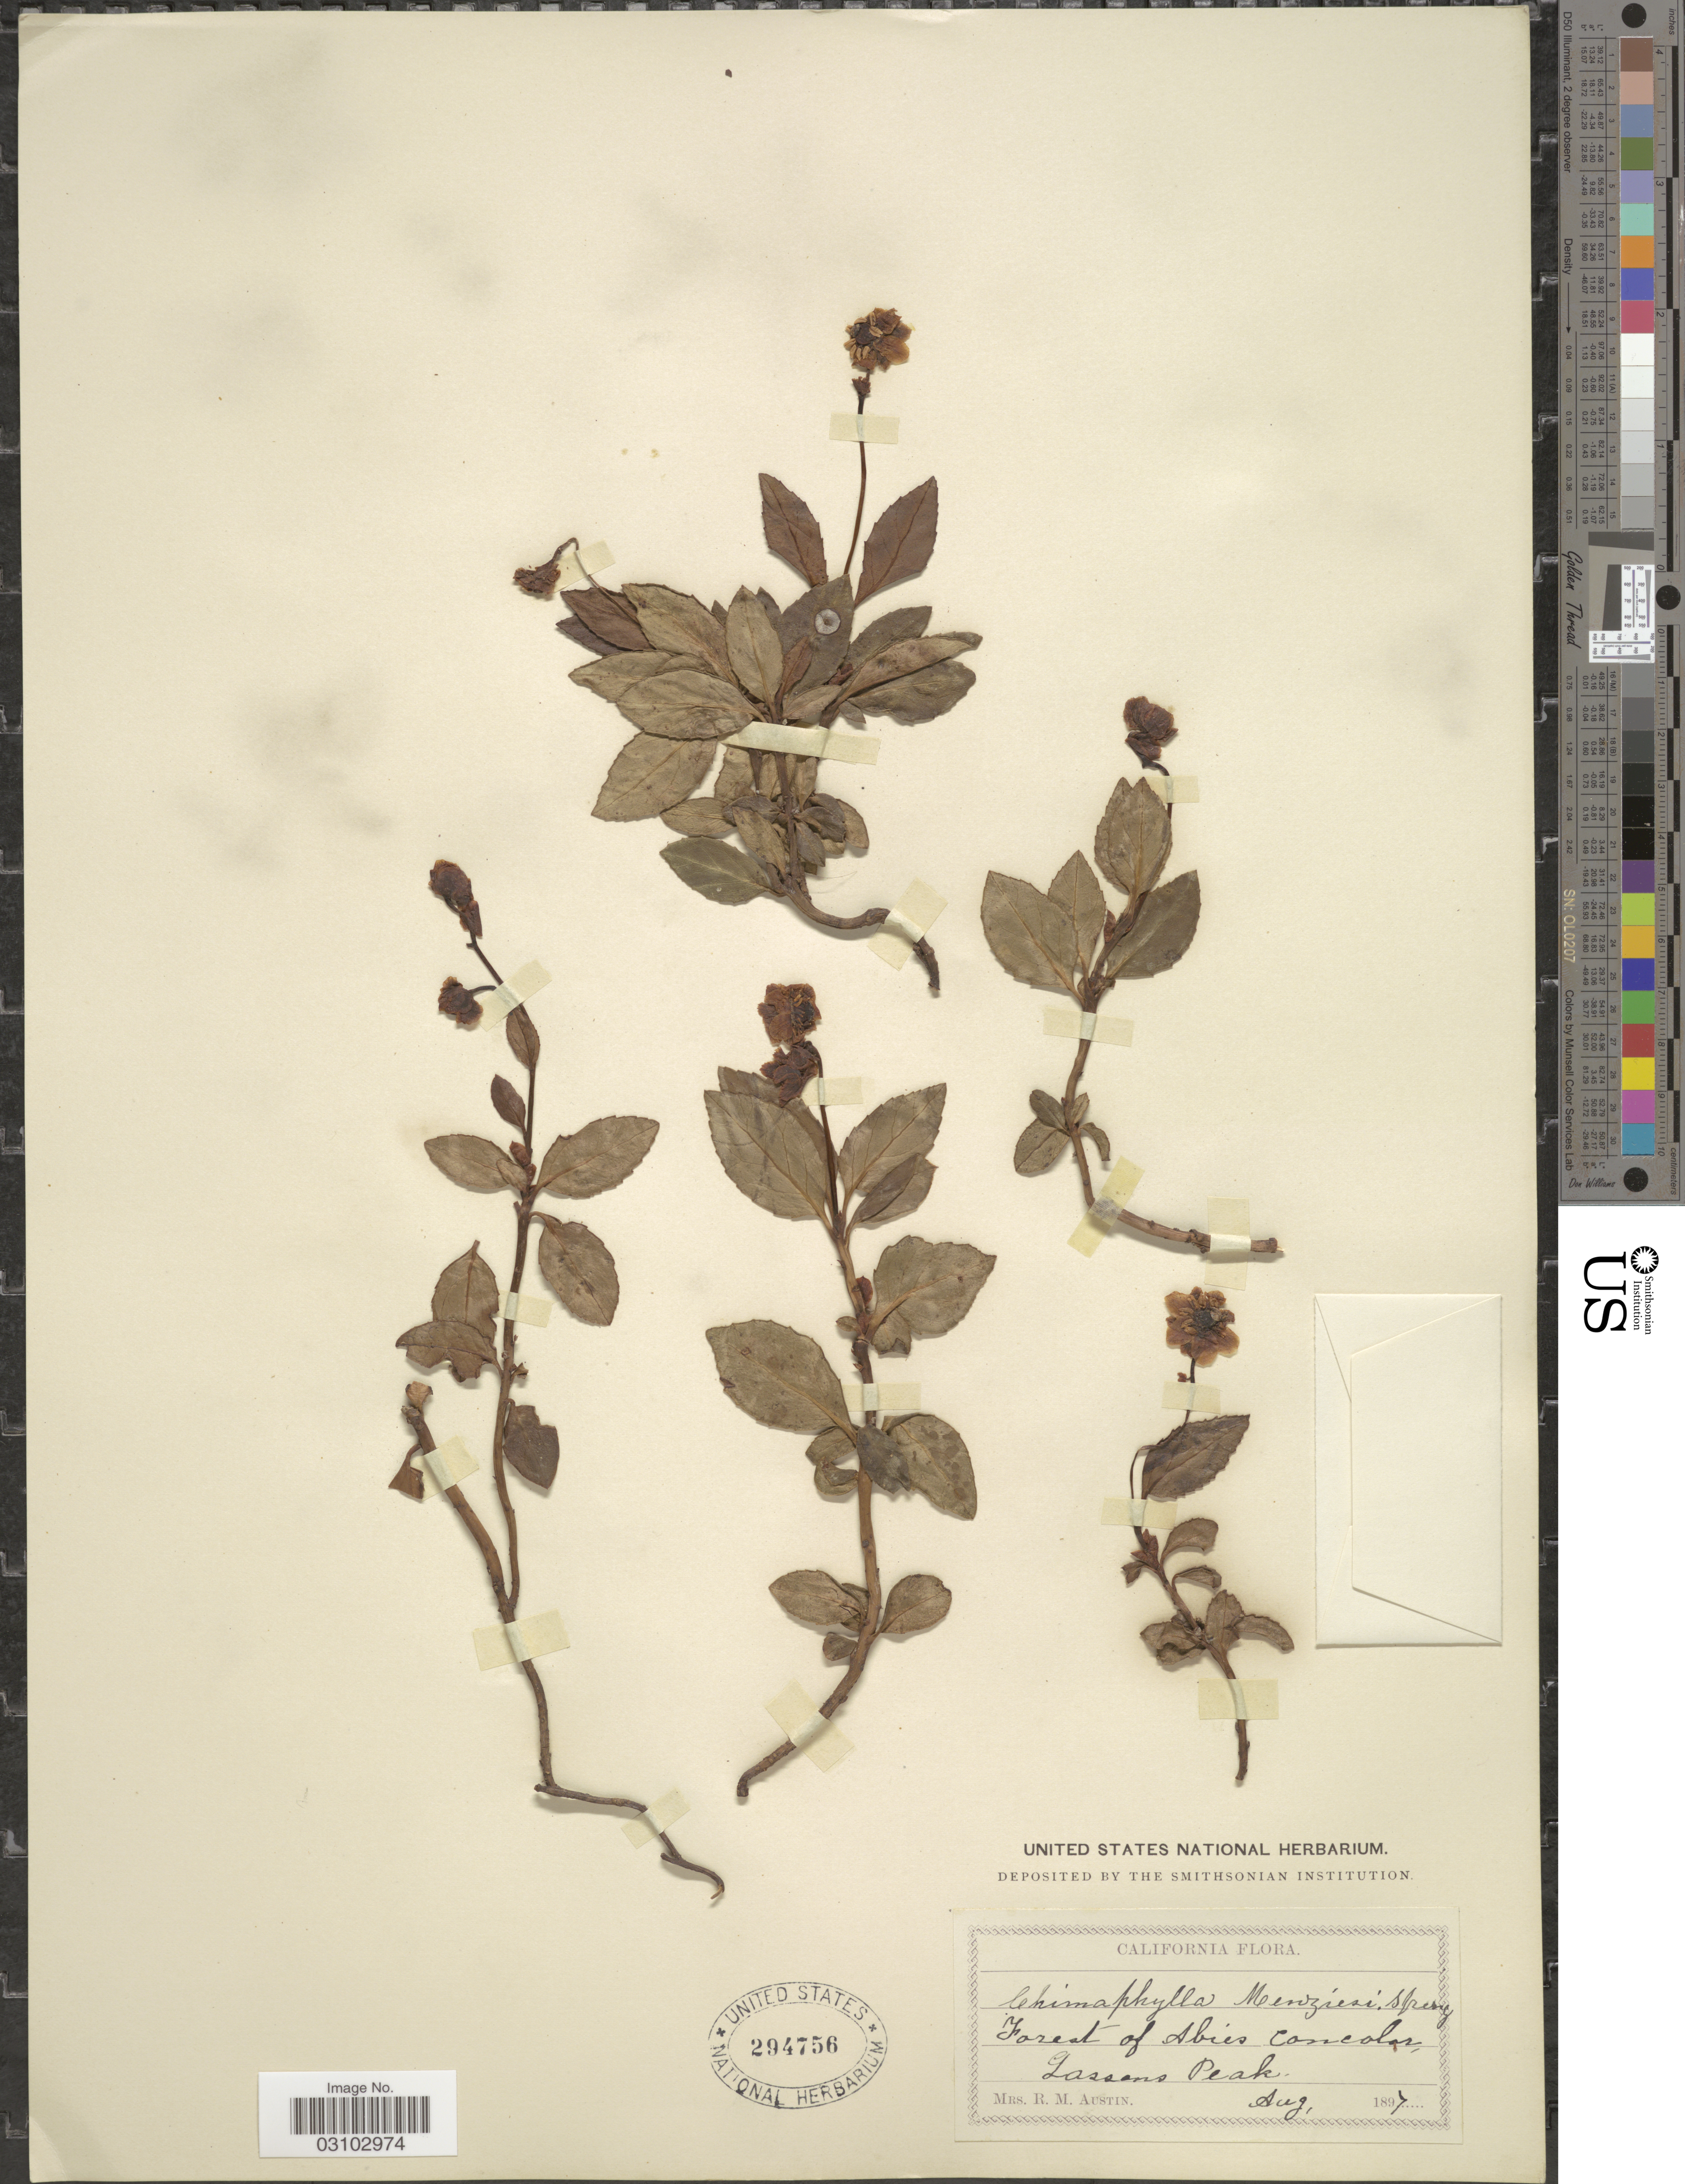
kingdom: Plantae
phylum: Tracheophyta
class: Magnoliopsida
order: Ericales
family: Ericaceae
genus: Chimaphila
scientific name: Chimaphila menziesii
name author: (R. Br. ex G. Don) Spreng.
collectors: R. Austin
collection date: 1897-08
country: United States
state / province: California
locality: Forest of Abies Concolor, Lassens Peak.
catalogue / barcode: US 294756